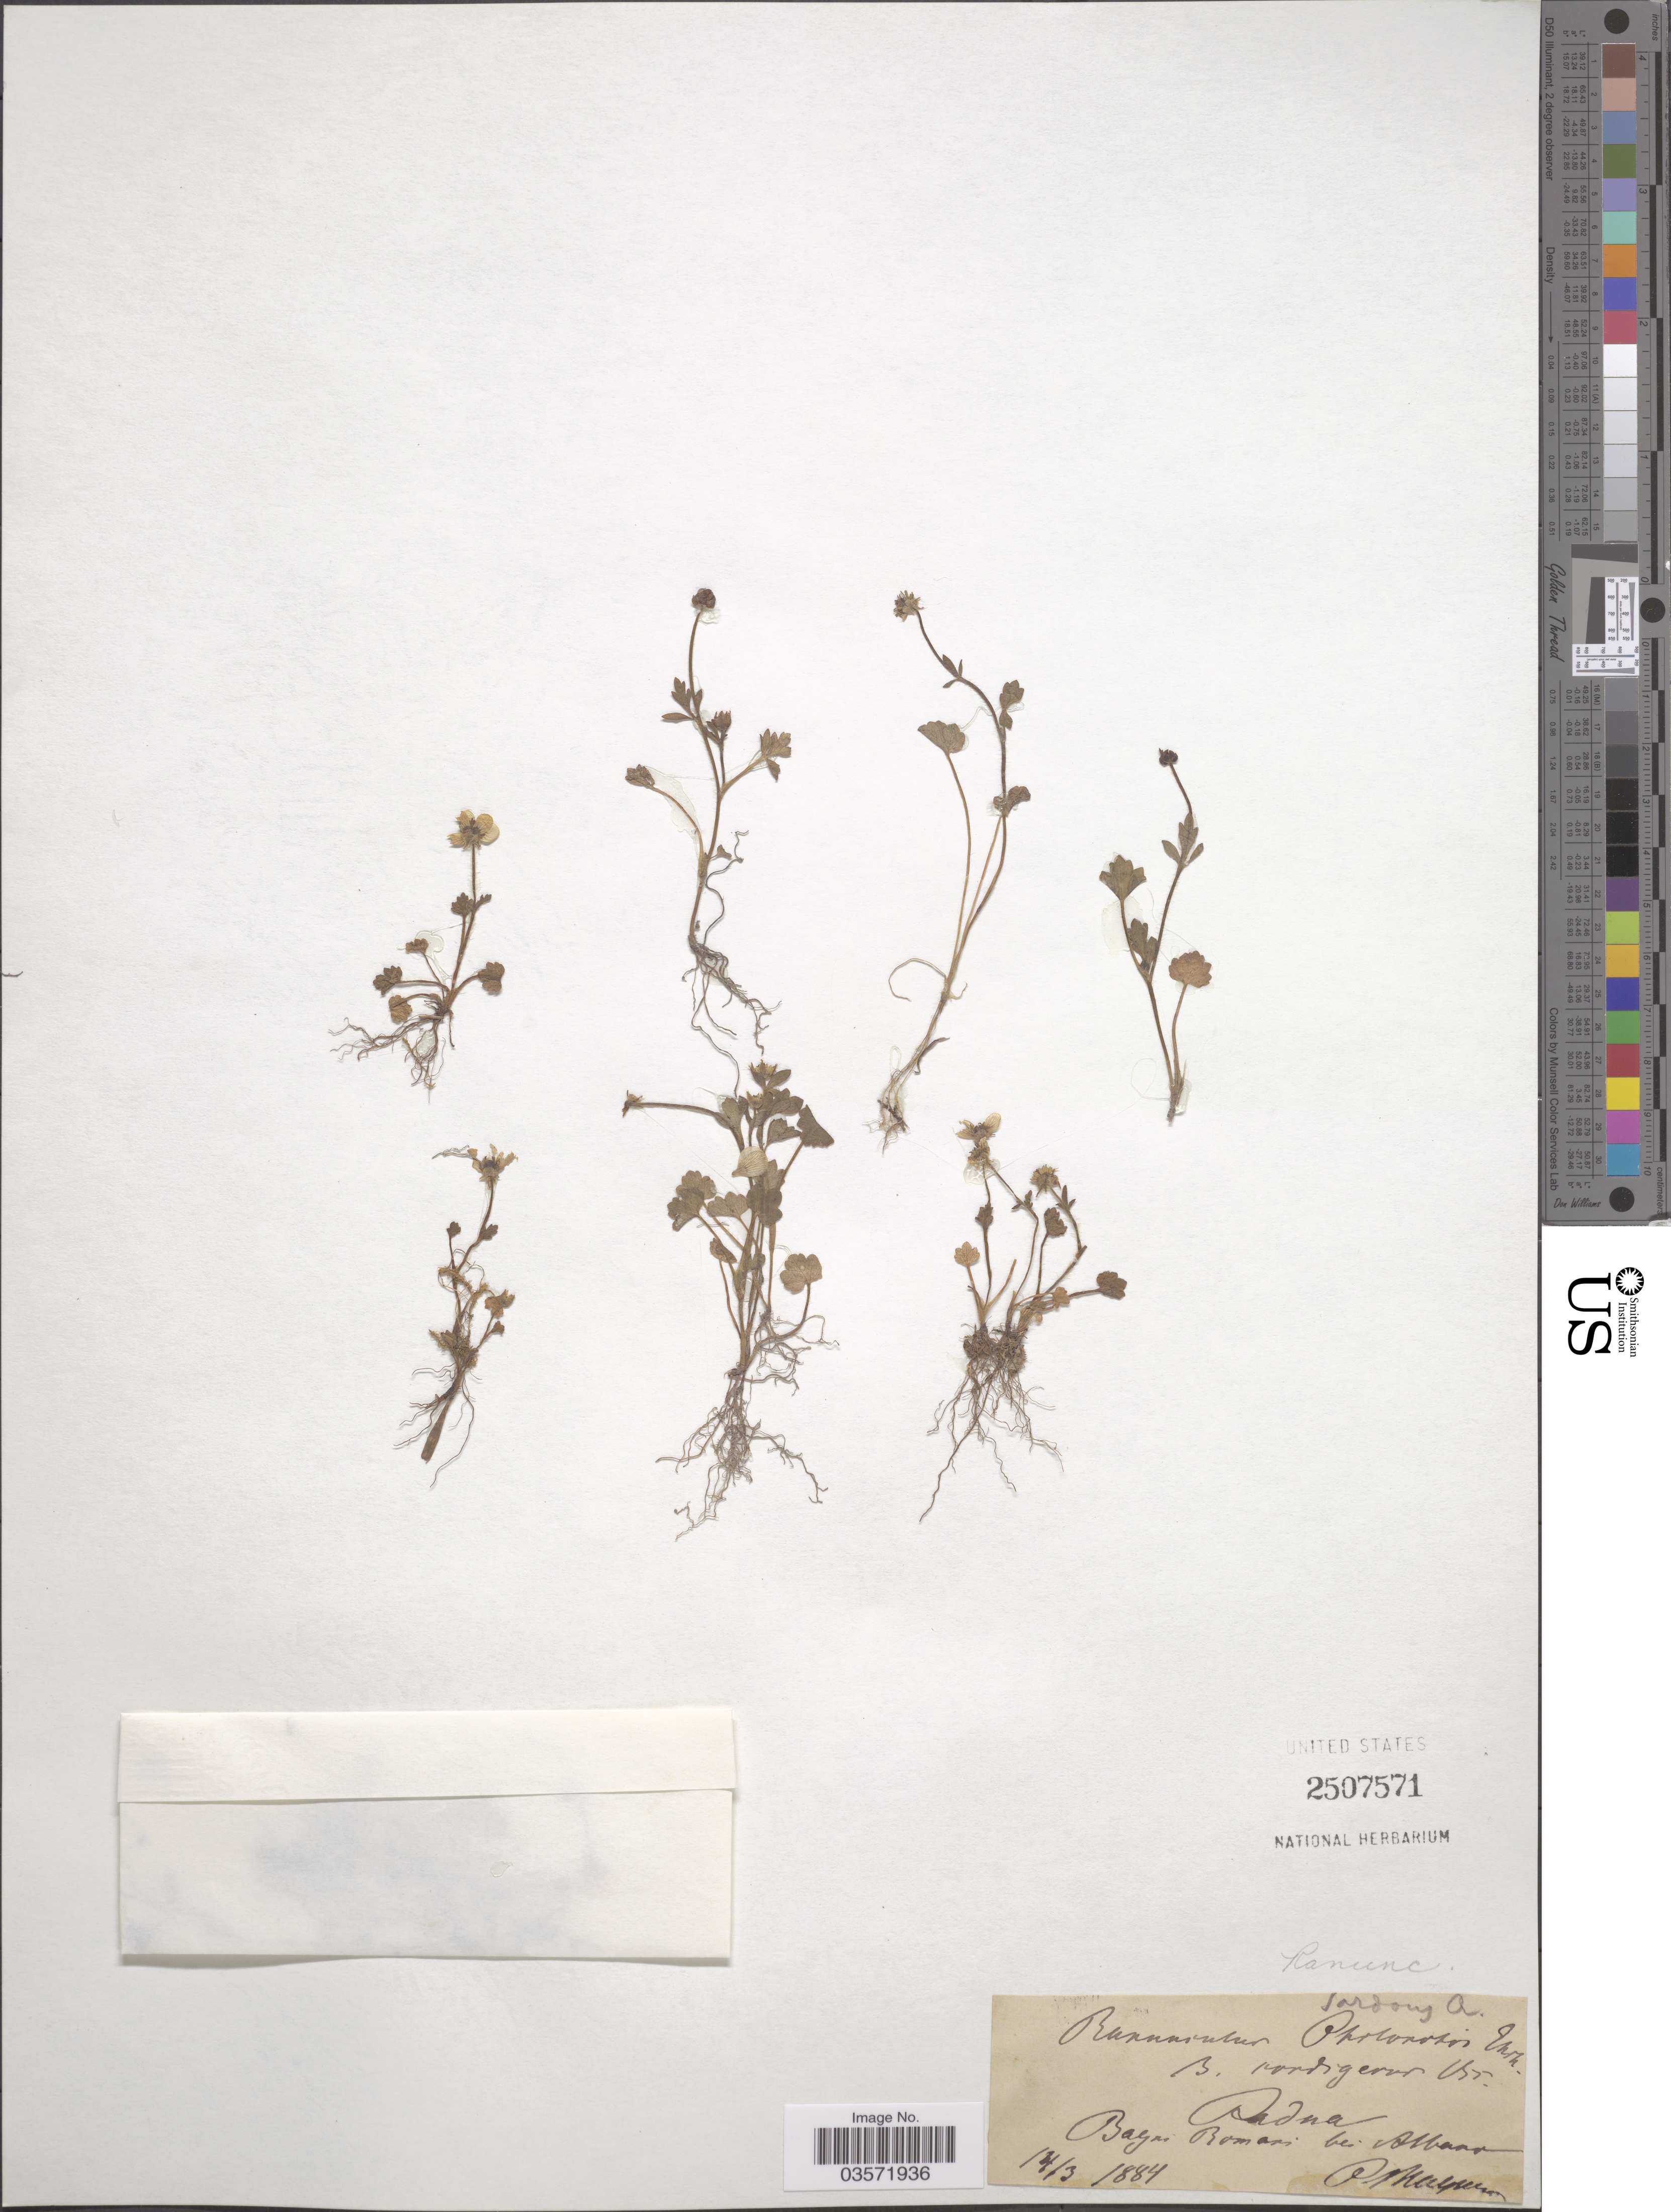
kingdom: Plantae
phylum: Tracheophyta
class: Magnoliopsida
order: Ranunculales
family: Ranunculaceae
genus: Ranunculus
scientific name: Ranunculus philonotis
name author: Ehrh.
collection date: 1884-03-14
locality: Padna. Bagni Romani bei Albana. [interpreted]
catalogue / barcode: US 2507571